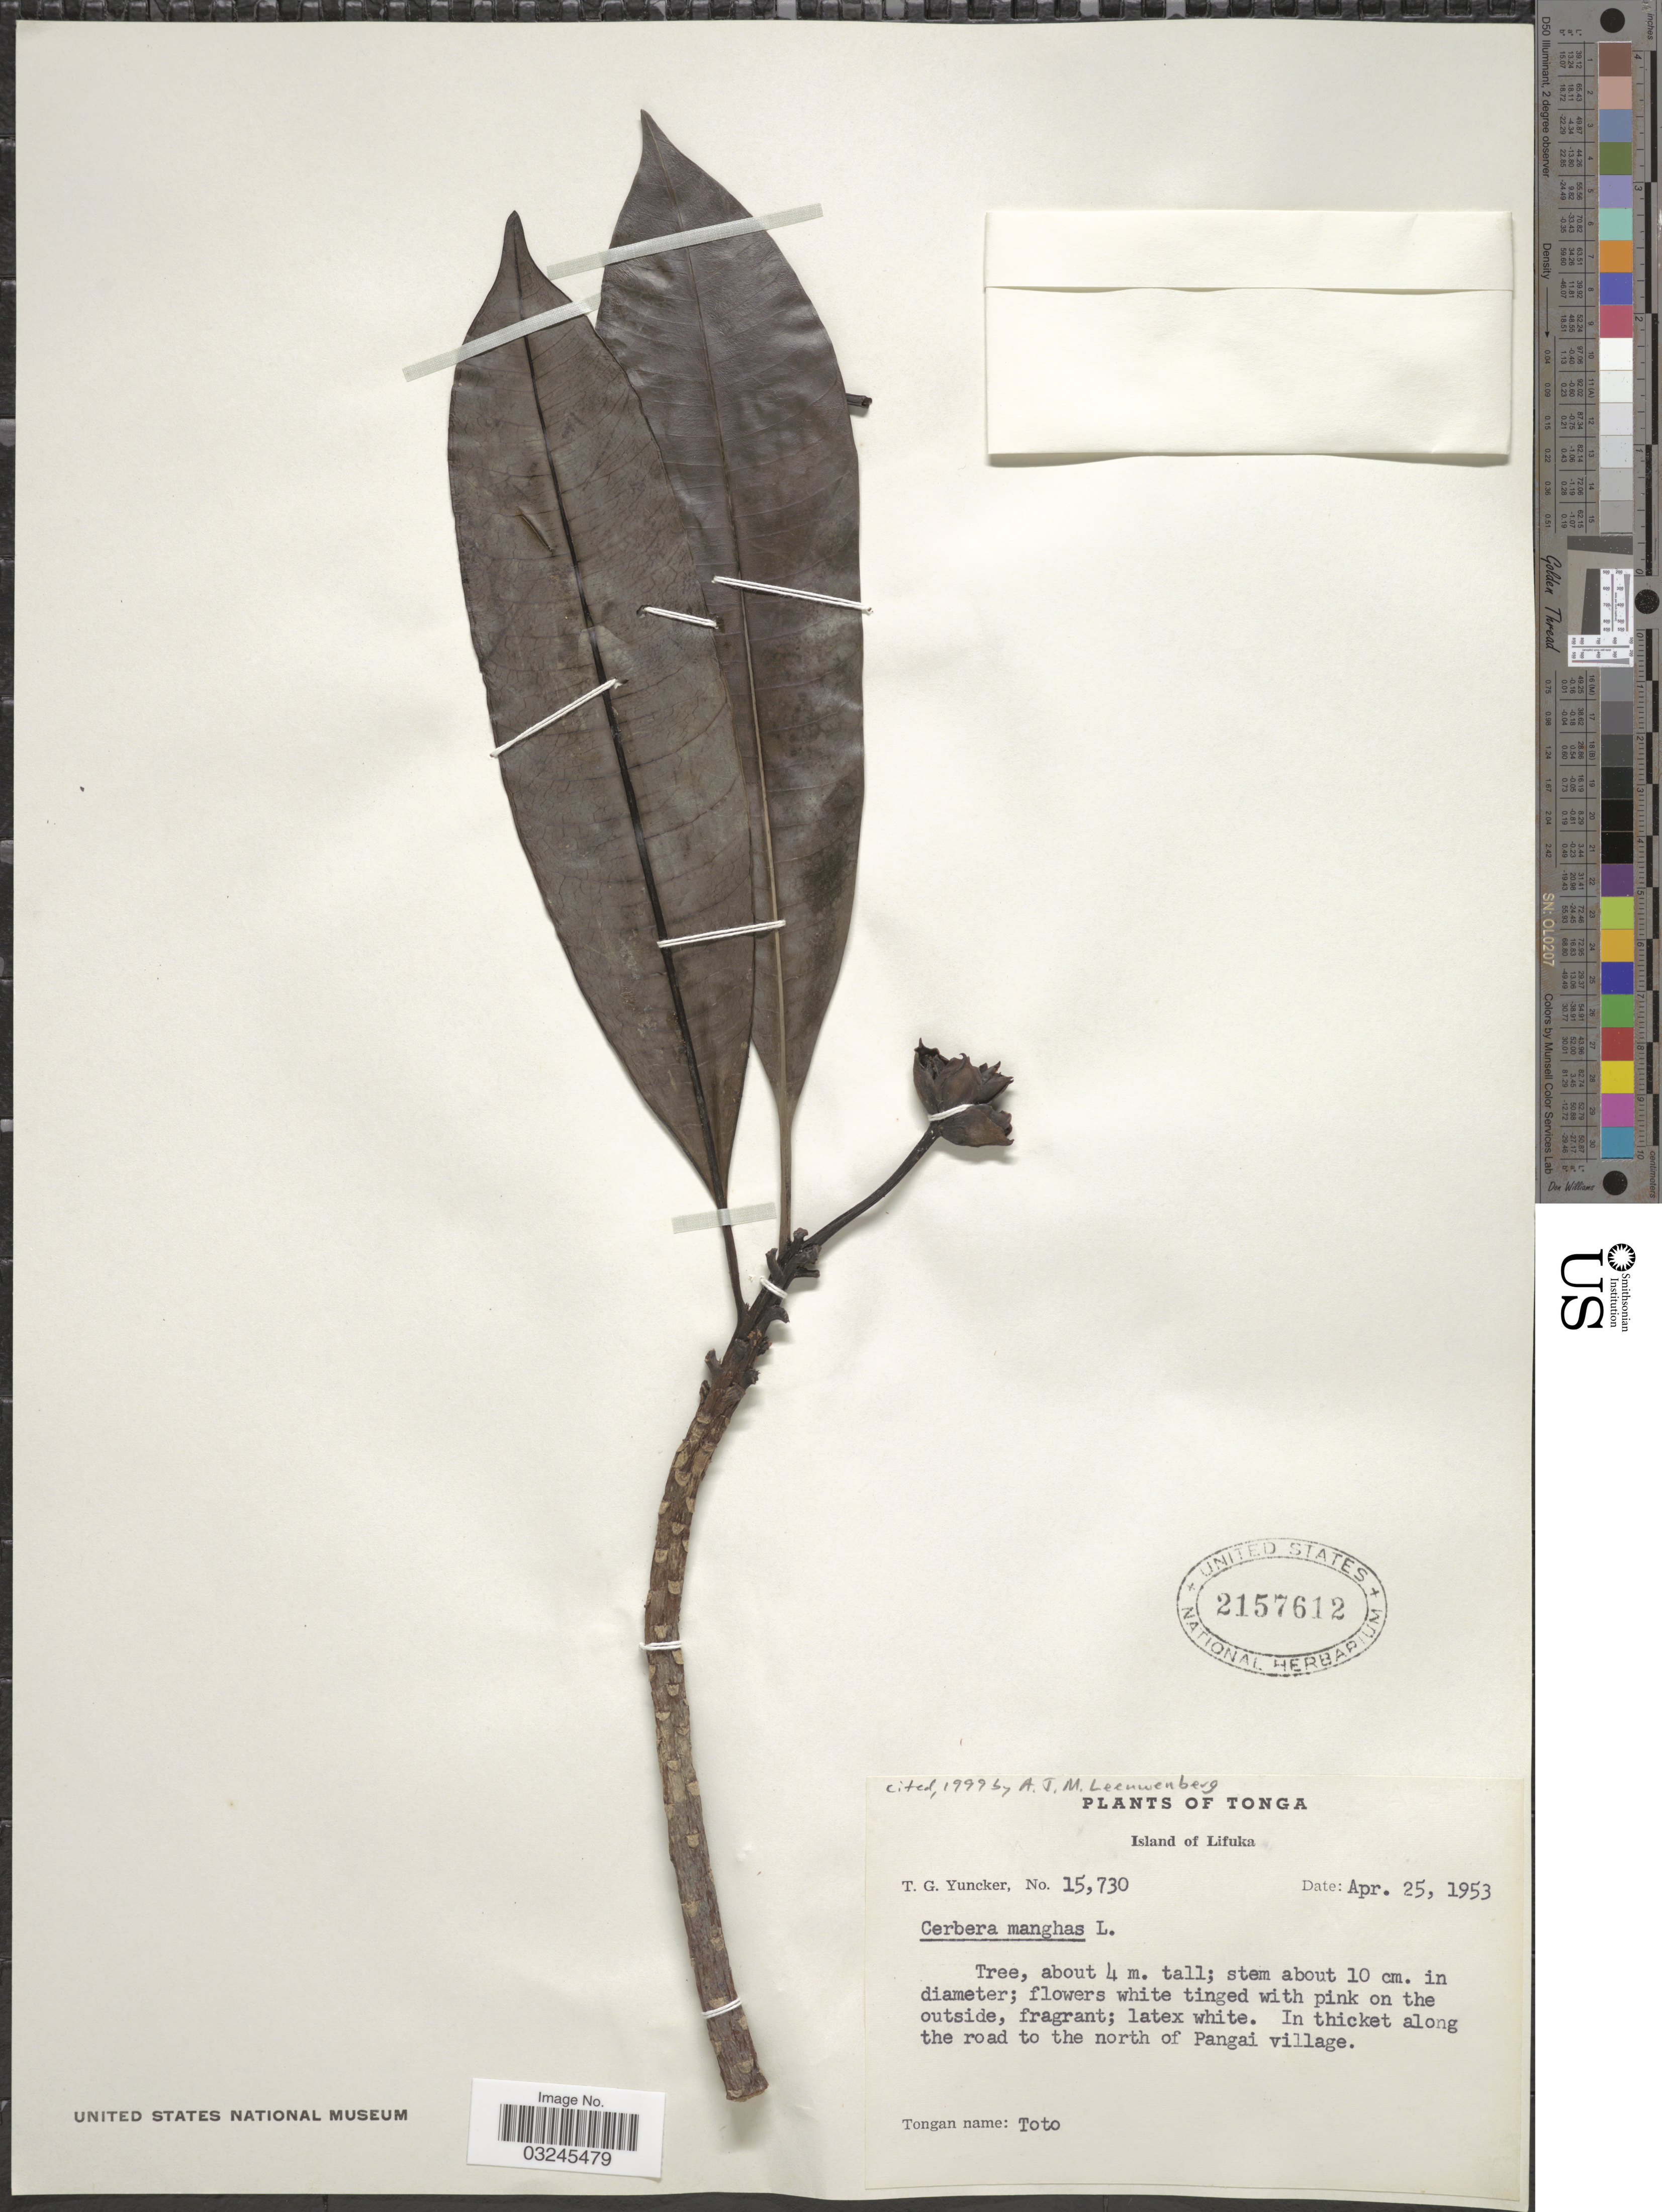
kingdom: Plantae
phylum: Tracheophyta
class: Magnoliopsida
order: Gentianales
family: Apocynaceae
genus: Cerbera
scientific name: Cerbera manghas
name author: L.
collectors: T. G. Yuncker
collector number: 15730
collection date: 1953-04-25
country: Tonga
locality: Island of Lifuka. Along the road to the north of Pangai village.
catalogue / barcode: US 2157612